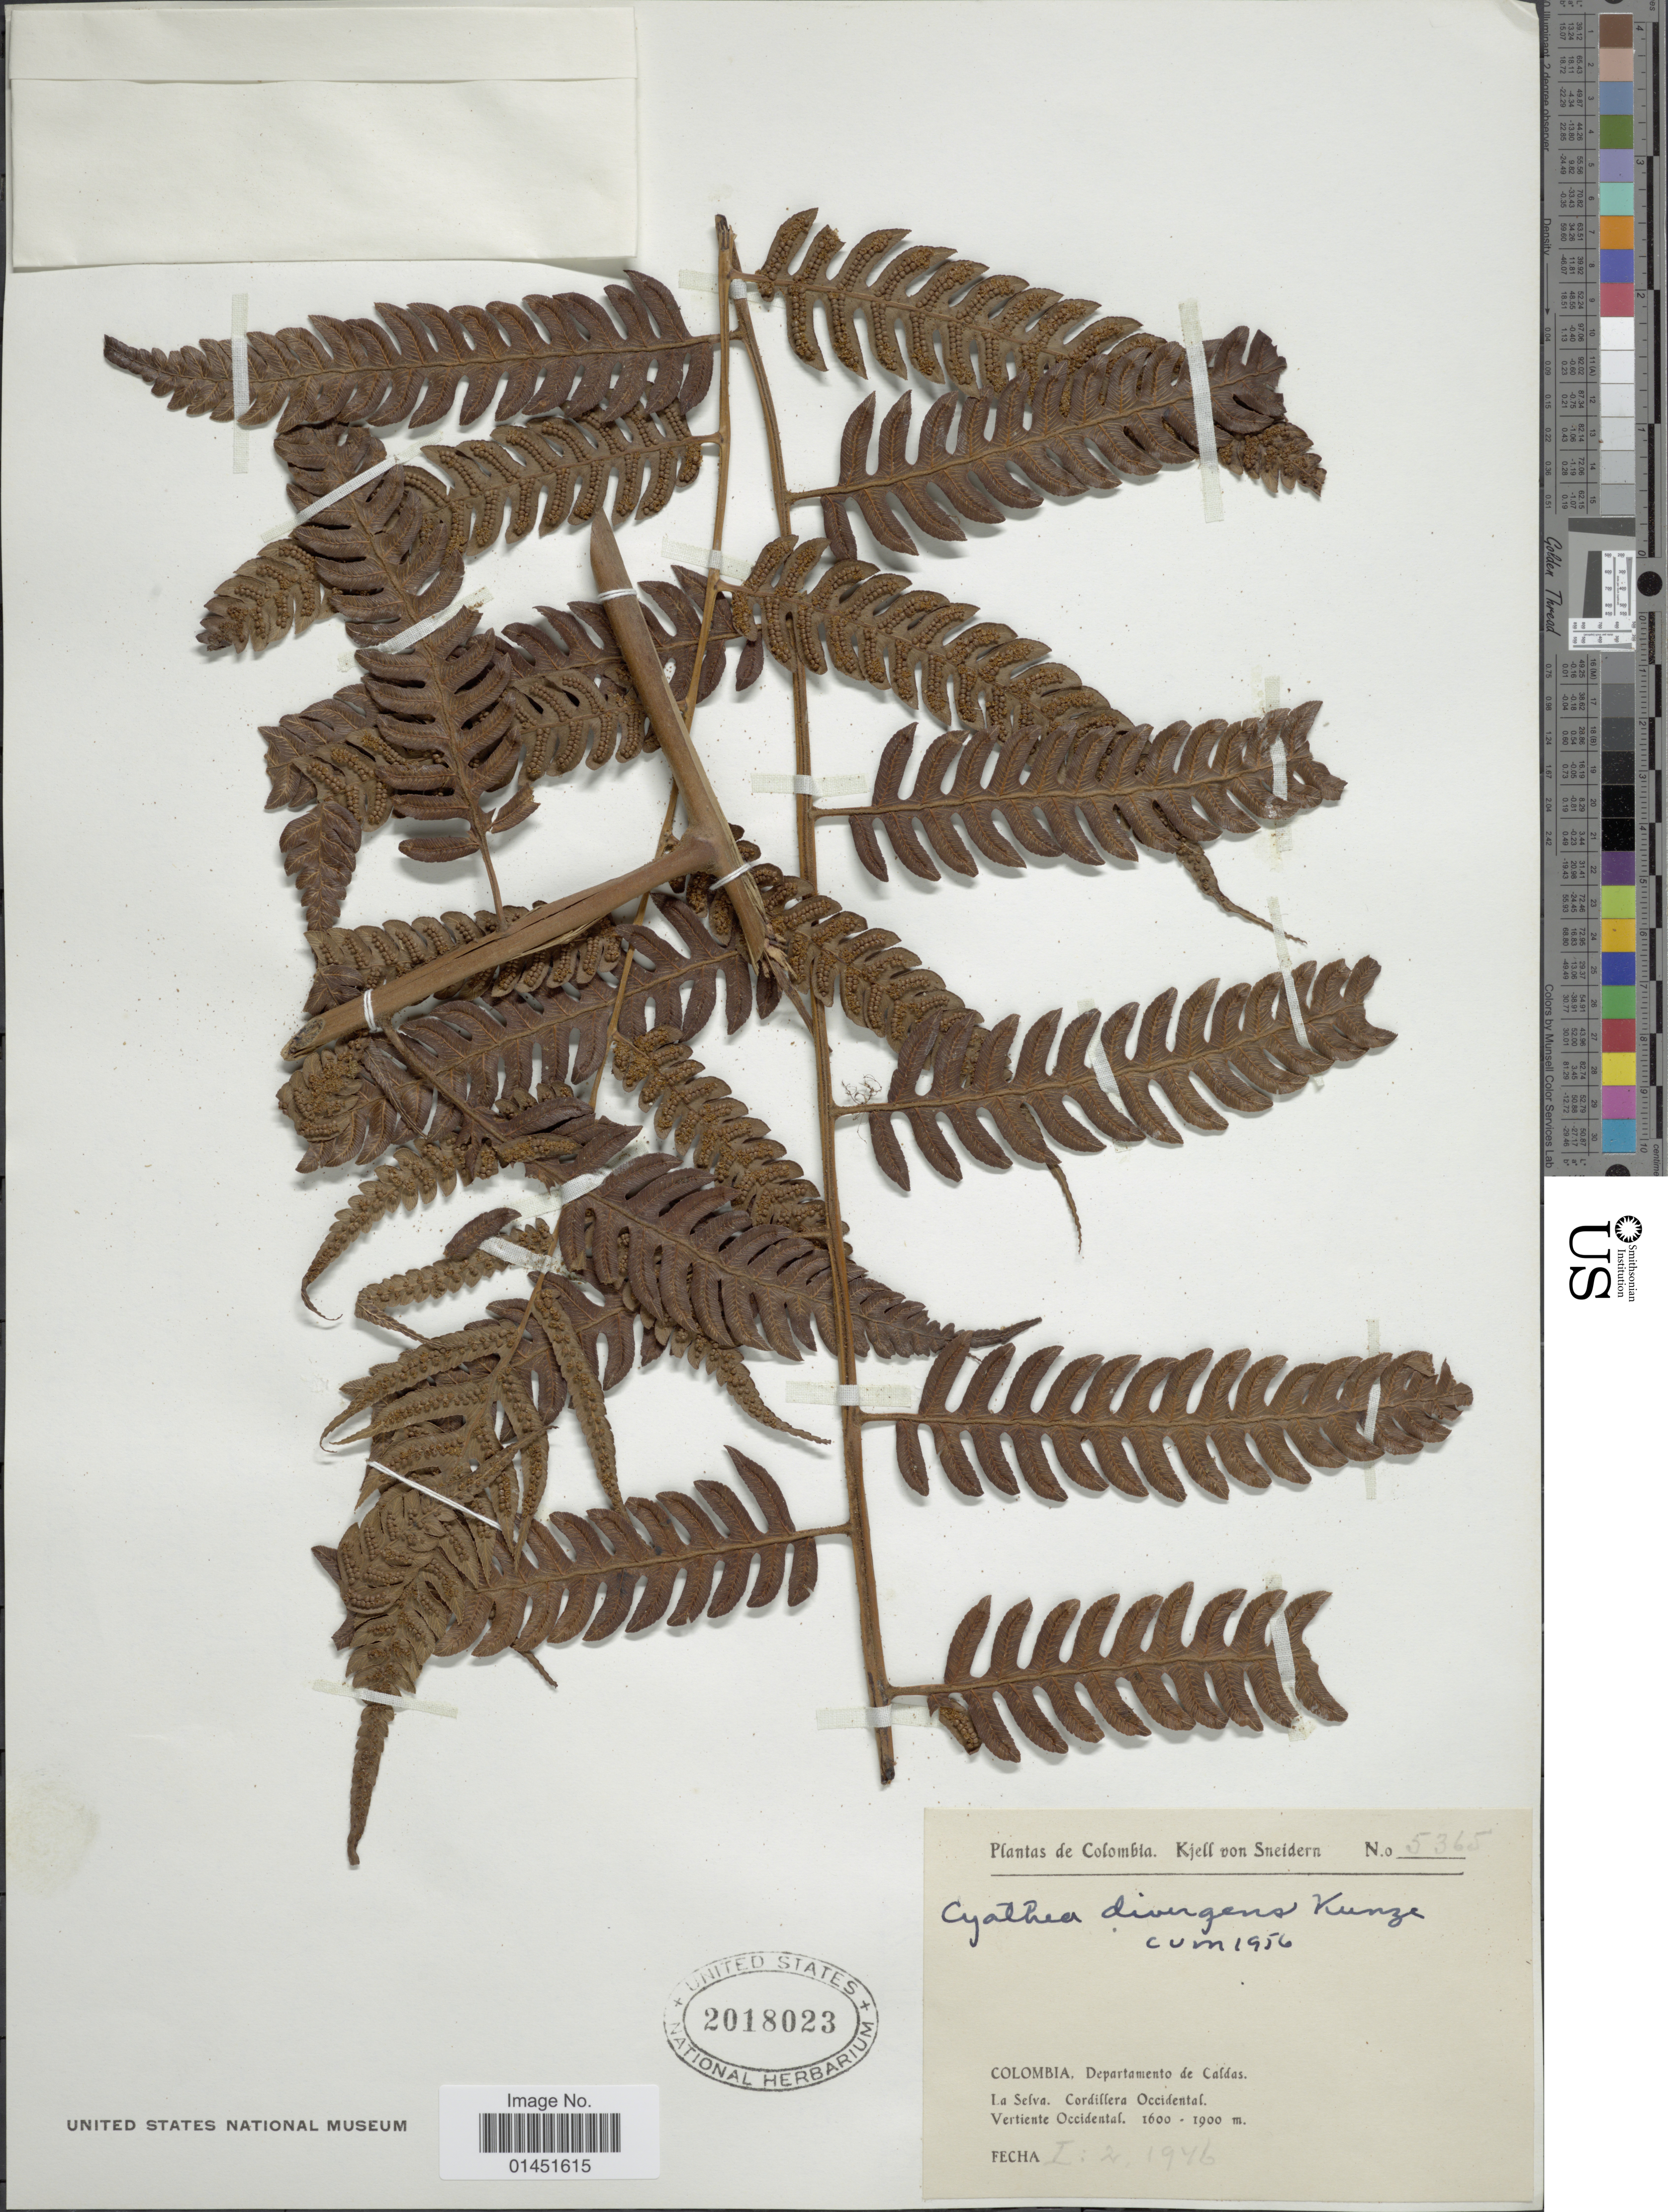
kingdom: Plantae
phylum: Tracheophyta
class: Polypodiopsida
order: Cyatheales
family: Cyatheaceae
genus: Cyathea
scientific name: Cyathea divergens var. divergens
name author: Kunze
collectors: K. von Sneidern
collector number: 5365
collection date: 1946-01-02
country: Colombia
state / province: Caldas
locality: La Selva, Cordillera Occidental, Vertiente Occidental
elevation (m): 1600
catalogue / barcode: US 2018023